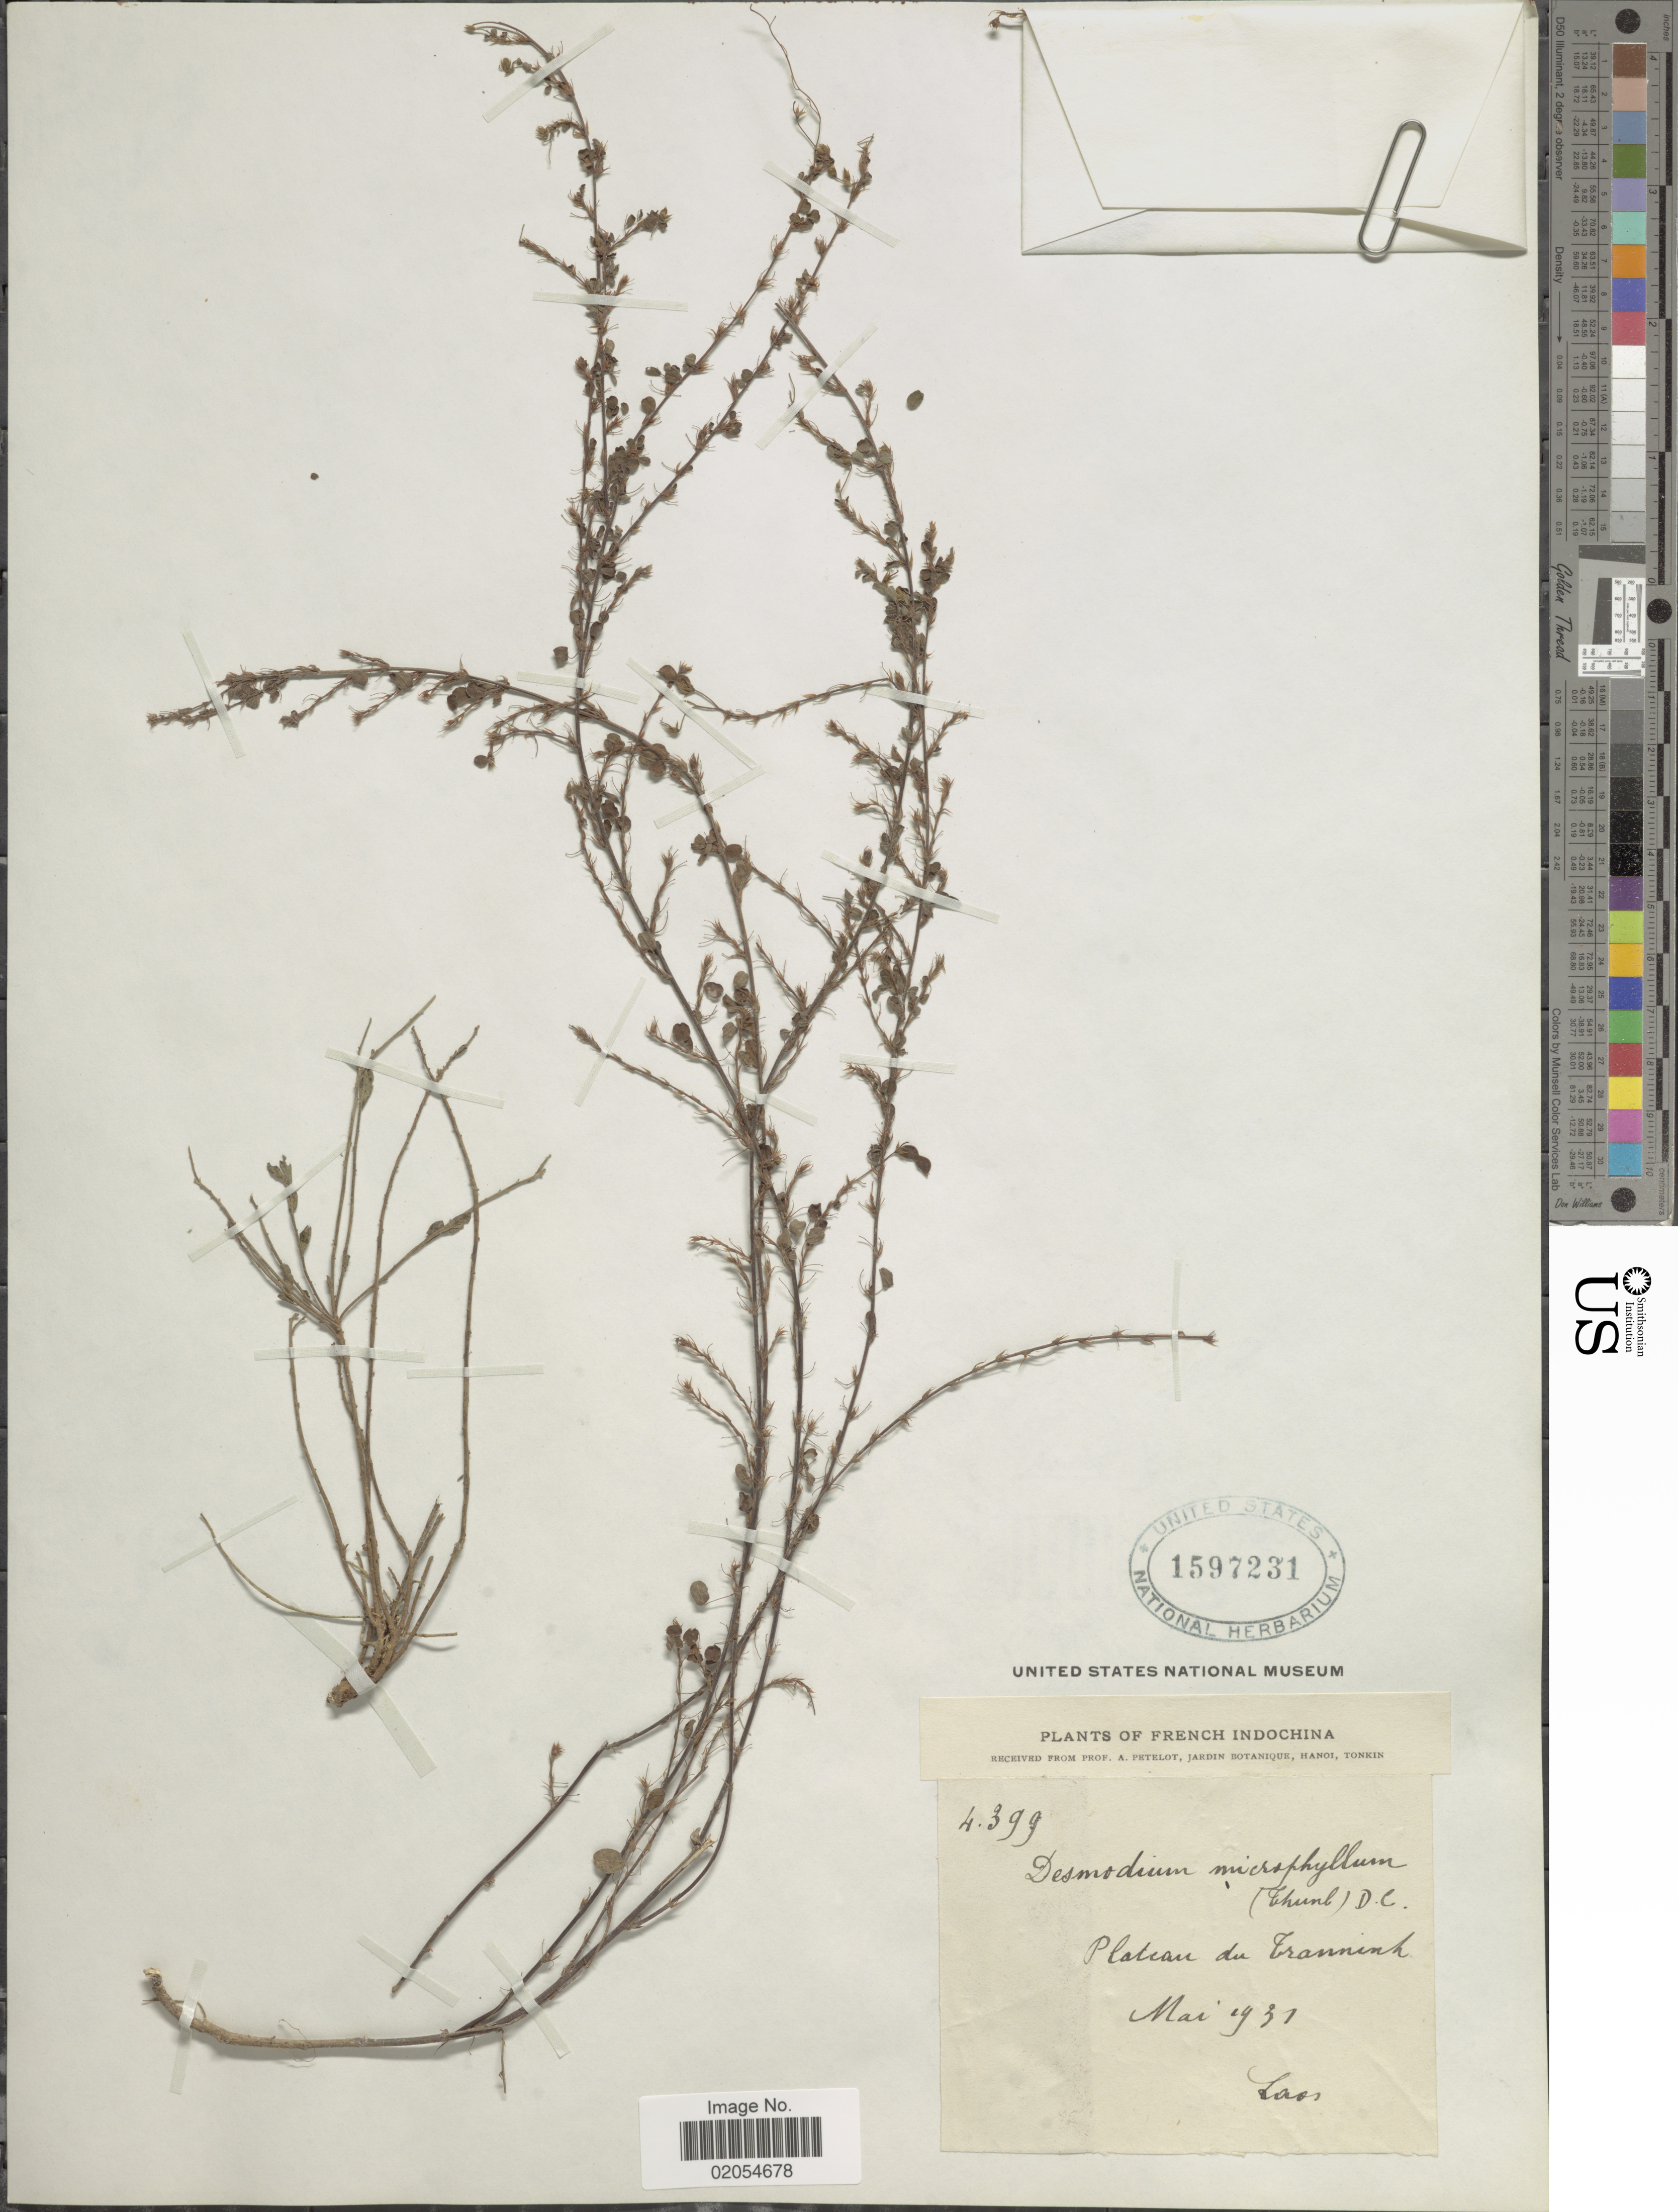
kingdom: Plantae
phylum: Tracheophyta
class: Magnoliopsida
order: Fabales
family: Fabaceae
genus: Leptodesmia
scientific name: Leptodesmia microphylla var. microphylla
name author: (Thunb.) H. Ohashi & K. Ohashi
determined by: Strong, Mark T., (BOT), Smithsonian Institution - National Museum of Natural History (UNITED STATES)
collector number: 4399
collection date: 1931-05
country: Laos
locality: French Indochina. Plateau du Trannink [interpreted]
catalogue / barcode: US 1597231